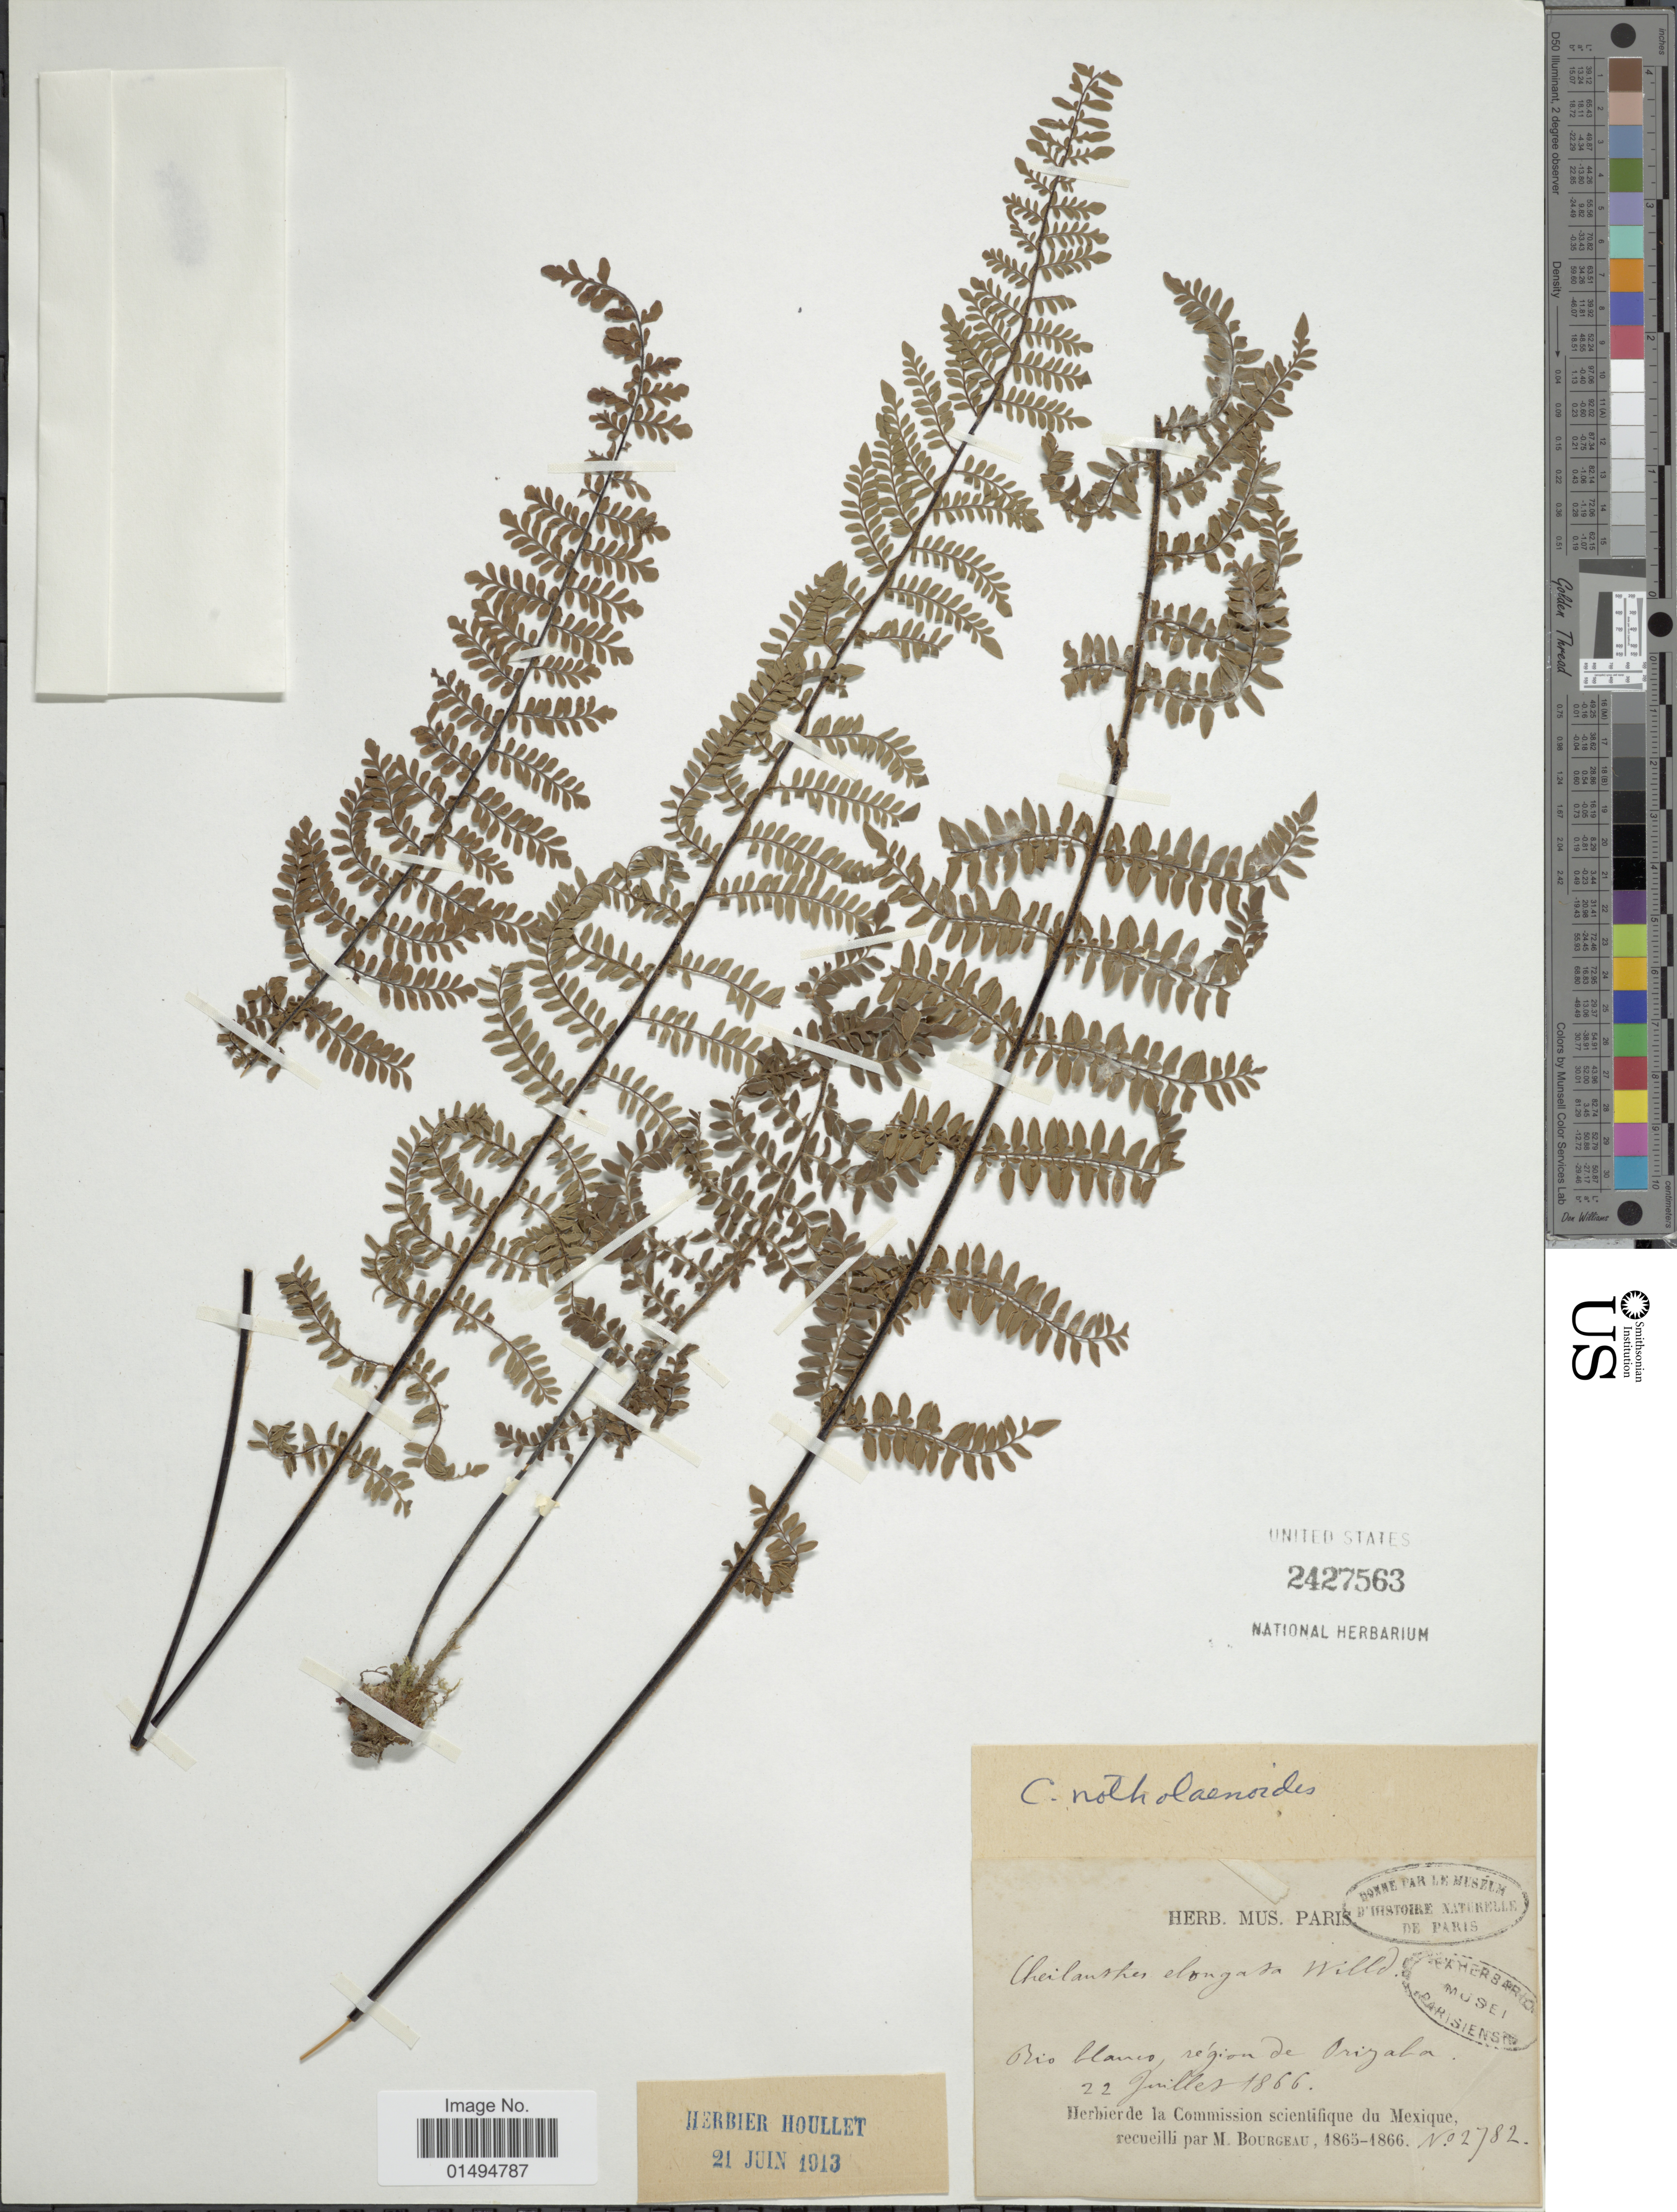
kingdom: Plantae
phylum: Tracheophyta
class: Polypodiopsida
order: Polypodiales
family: Pteridaceae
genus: Myriopteris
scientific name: Myriopteris notholaenoides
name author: (Desv.) Grusz & Windham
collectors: M. Bourgeau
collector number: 2782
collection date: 1866-07-22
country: Mexico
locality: Rio Blanco, region de Orizaba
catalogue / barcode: US 2427563